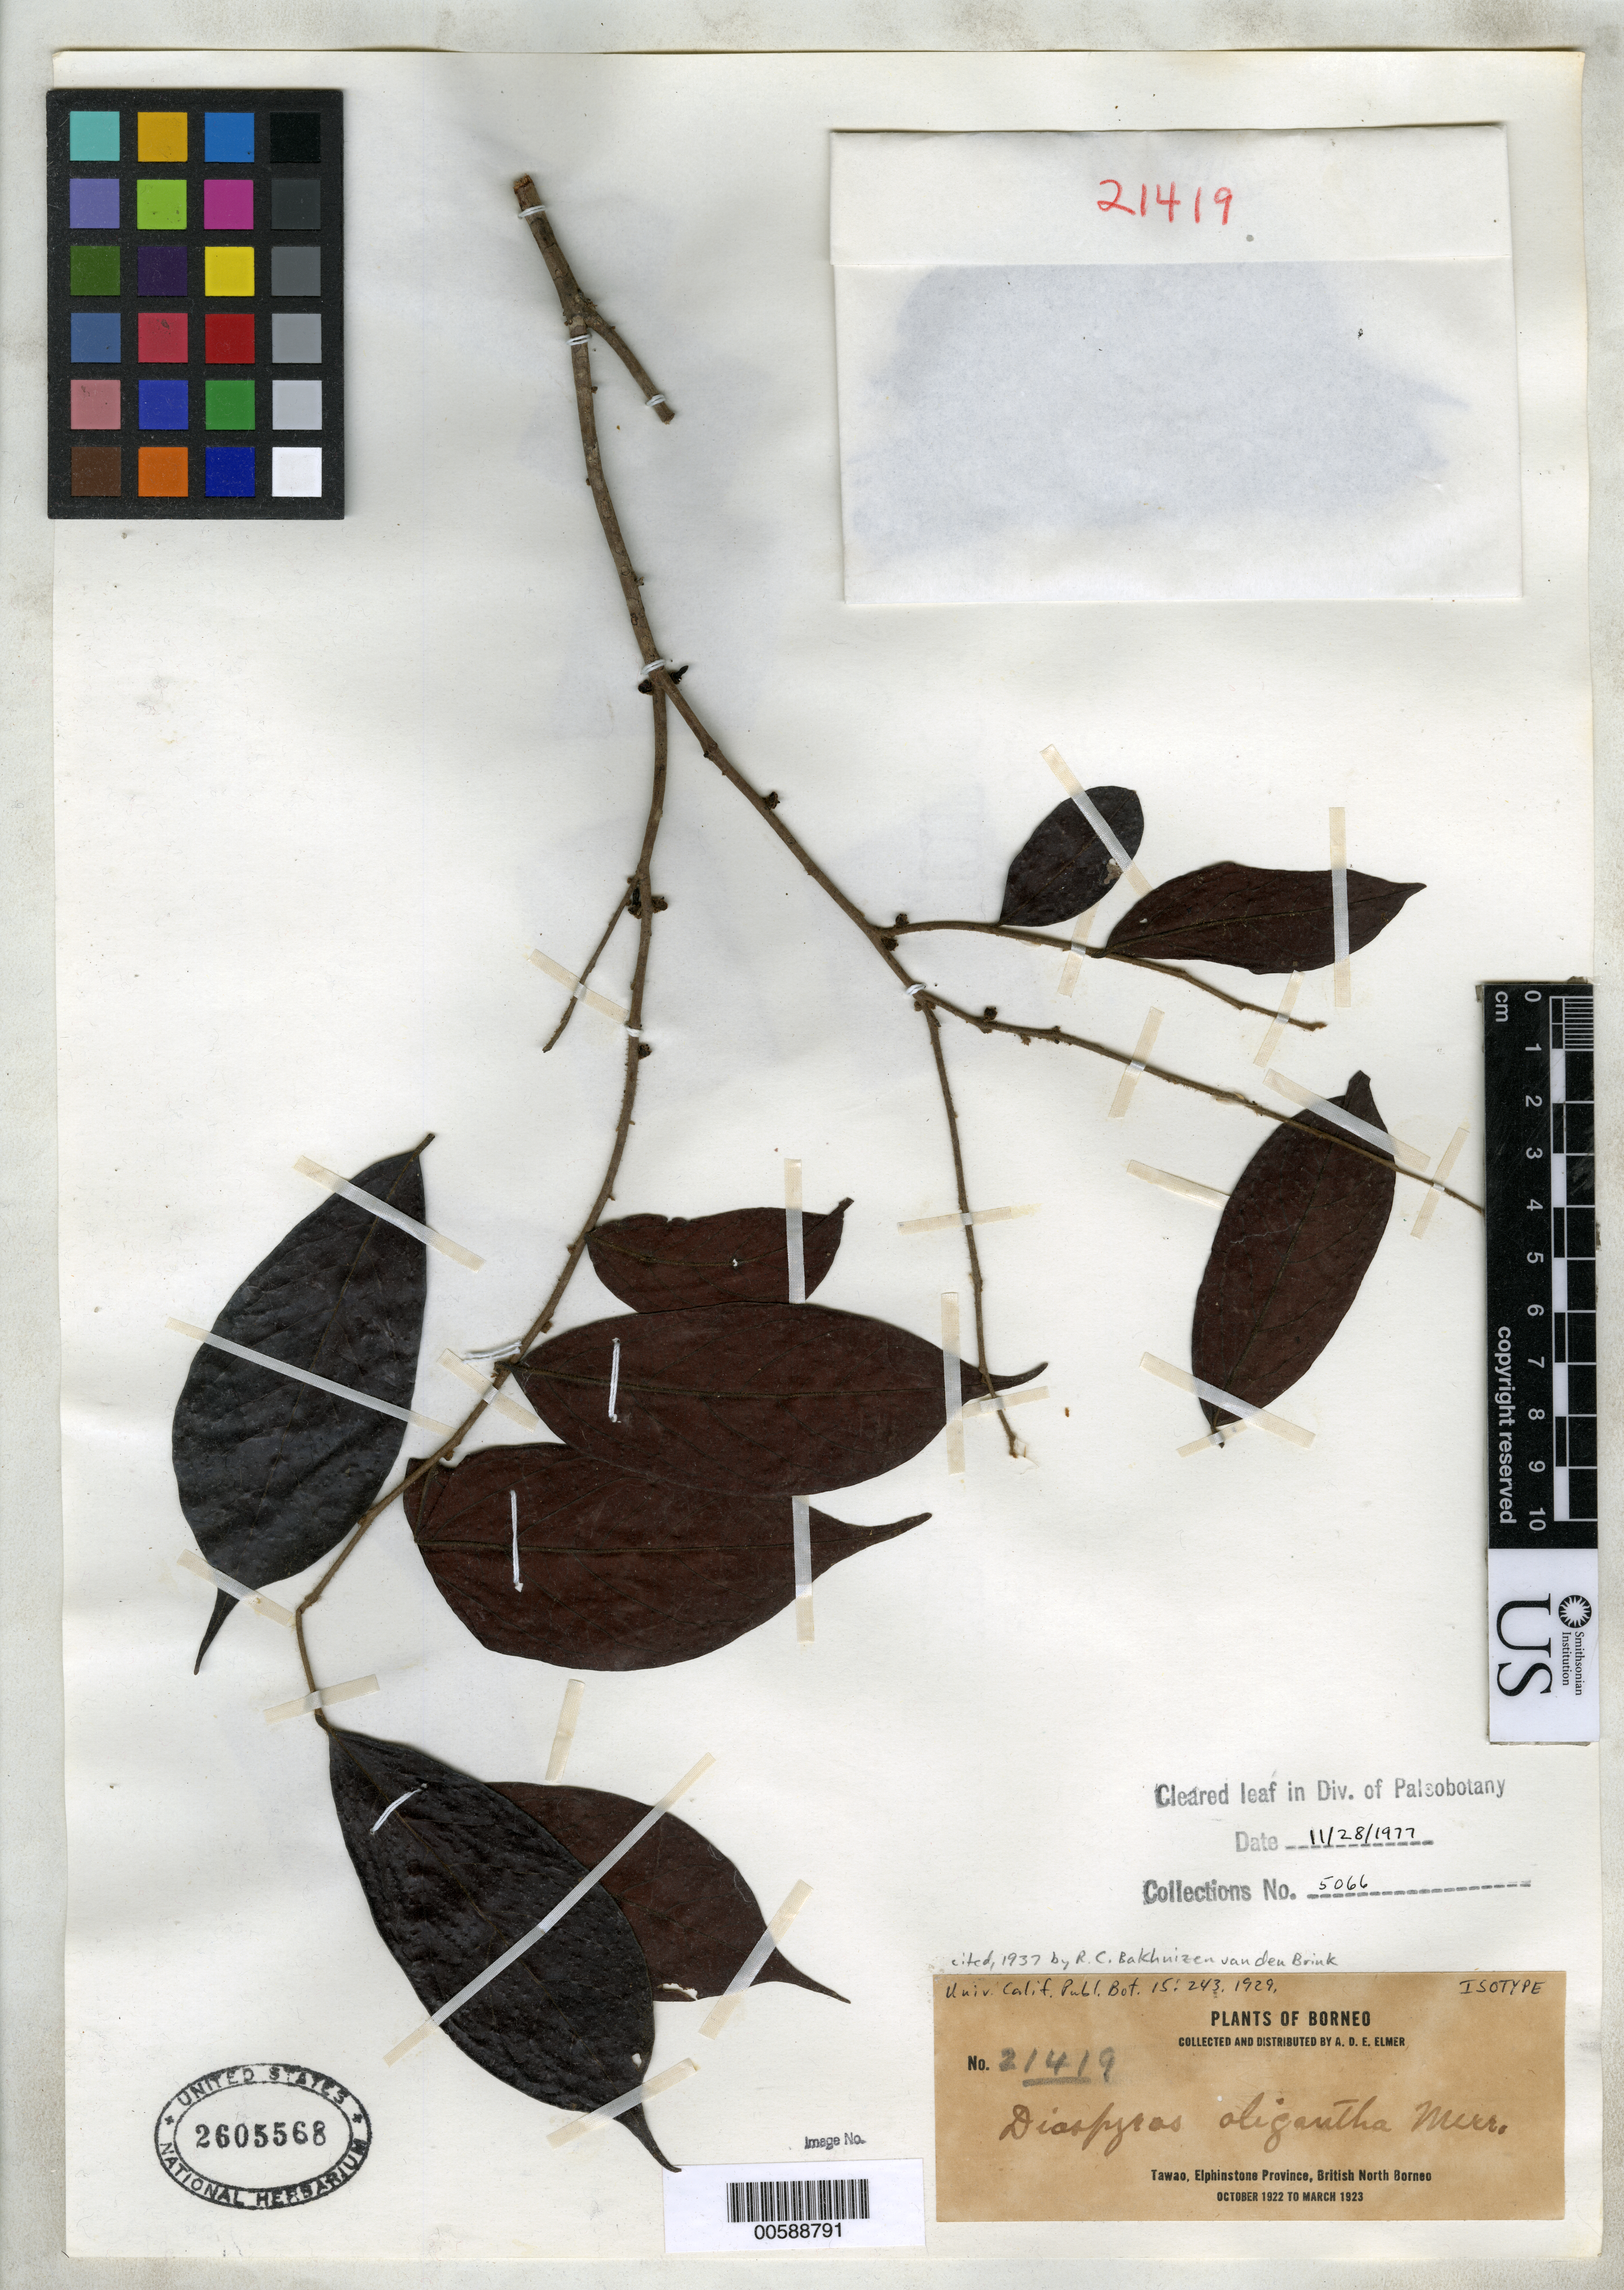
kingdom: Plantae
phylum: Tracheophyta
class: Magnoliopsida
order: Ericales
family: Ebenaceae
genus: Diospyros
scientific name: Diospyros oligantha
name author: Merr.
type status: Isotype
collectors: A. D. E. Elmer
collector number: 21419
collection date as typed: Oct 1922 to -- Mar 1923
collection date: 1922-10/1923-03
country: Malaysia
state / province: Sabah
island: Borneo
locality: Tawao, Elphinstone Province, British North Borneo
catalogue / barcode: US 2605568